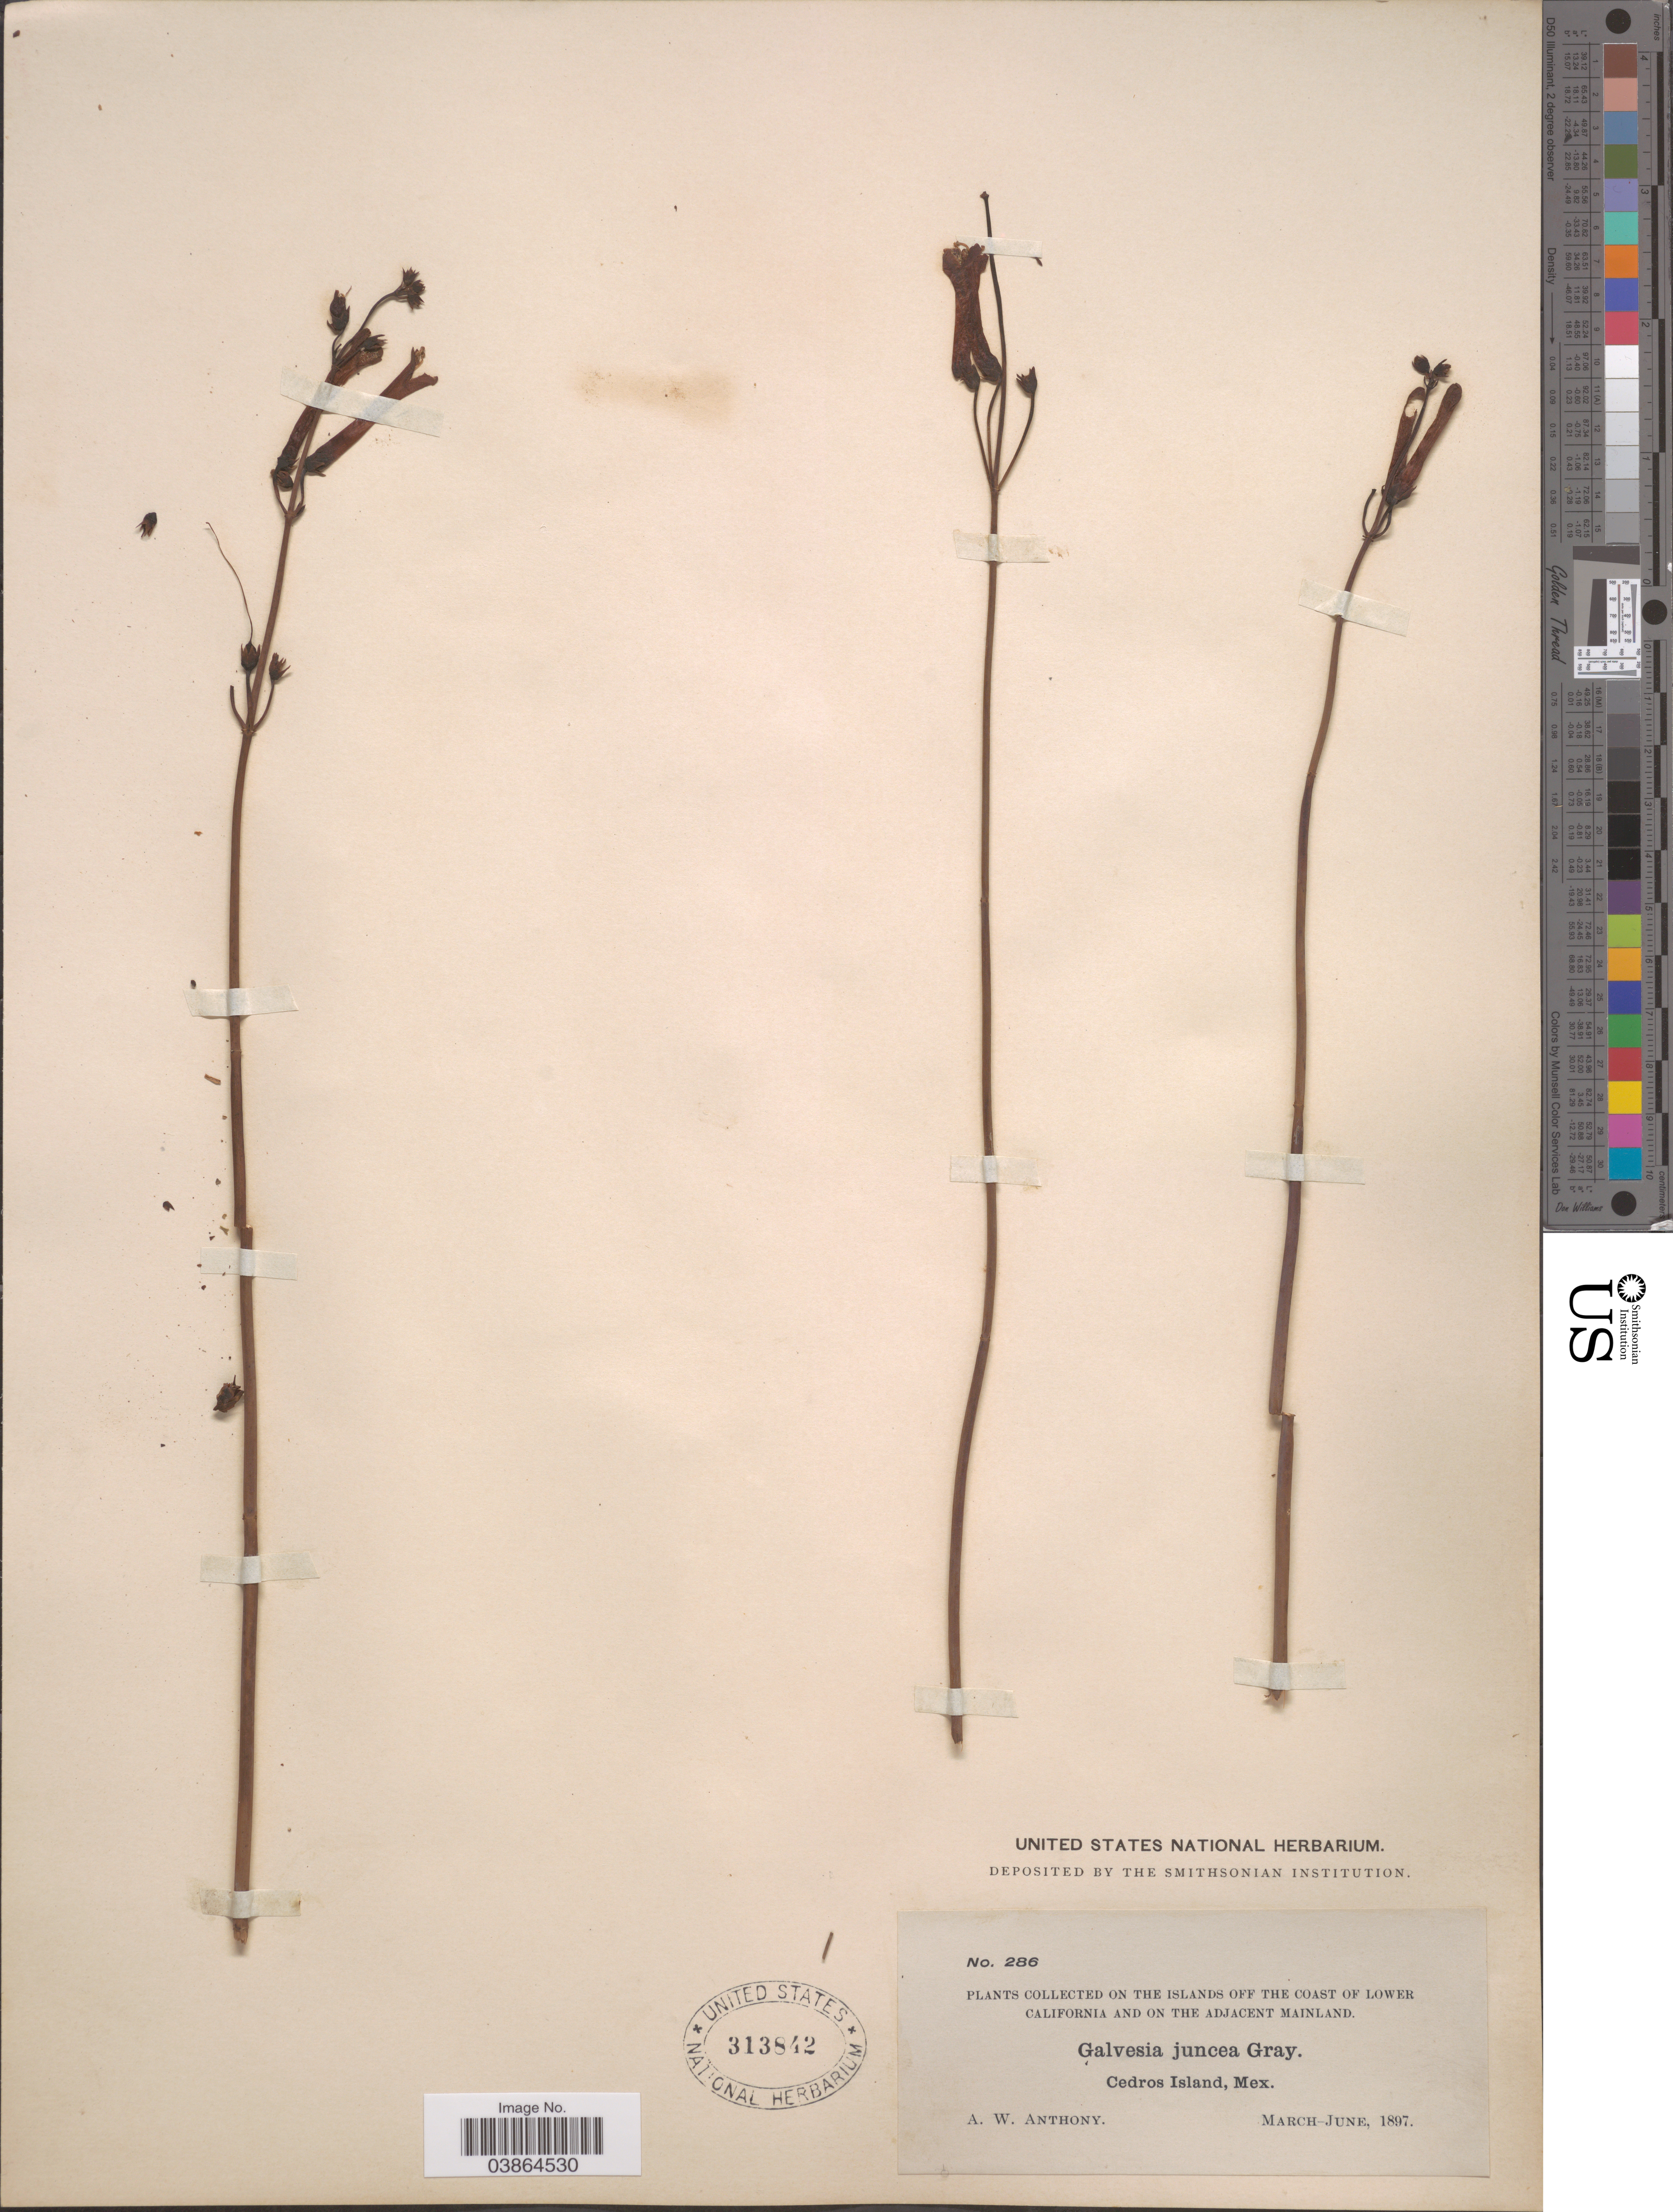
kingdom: Plantae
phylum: Tracheophyta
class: Magnoliopsida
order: Lamiales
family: Plantaginaceae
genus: Gambelia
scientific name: Gambelia juncea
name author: (Benth.) D.A. Sutton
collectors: A. W. Anthony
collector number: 286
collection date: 1897-03/1897-06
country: Mexico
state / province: Baja California Norte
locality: The islands off the coast of Lower California and on the adjacent mainland. Cedros Island.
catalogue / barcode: US 313842